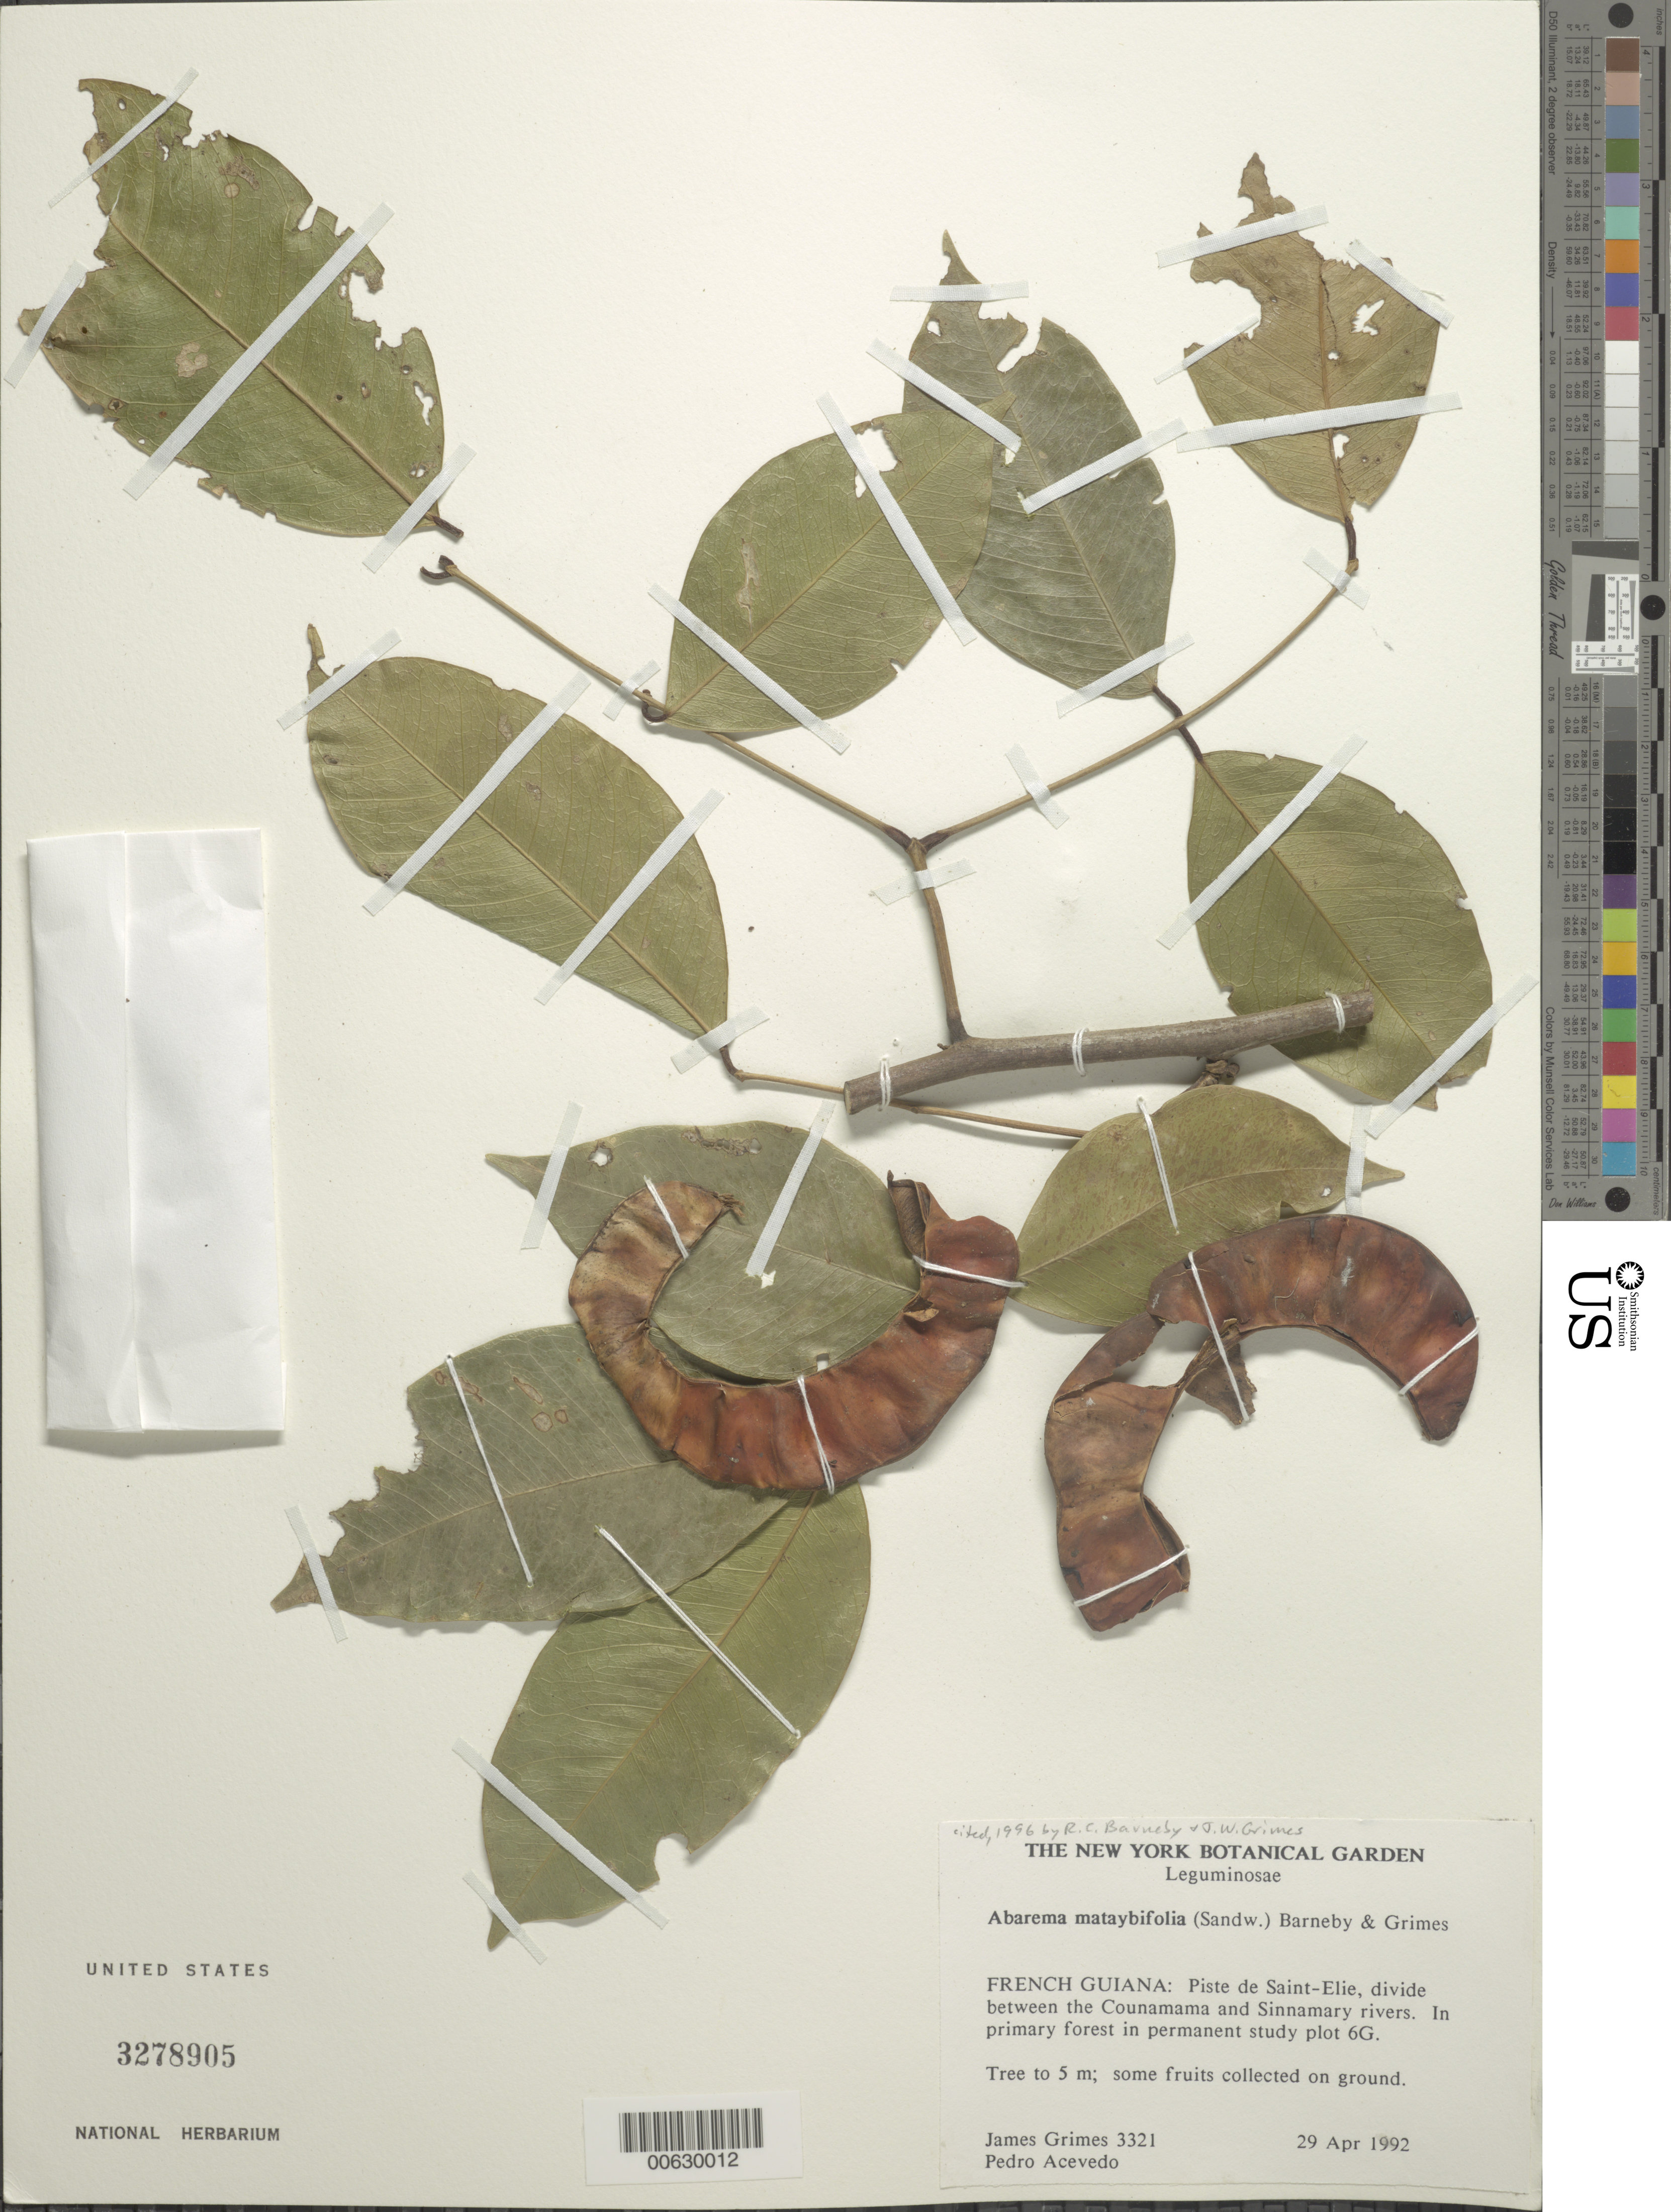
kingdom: Plantae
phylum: Tracheophyta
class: Magnoliopsida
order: Fabales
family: Fabaceae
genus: Abarema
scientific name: Abarema mataybifolia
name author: (Sandwith) Barneby & J.W. Grimes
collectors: J. Grimes & P. Acevedo-Rodr.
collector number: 3321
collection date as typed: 29-Apr-92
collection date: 1992-04-29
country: French Guiana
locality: Piste de Saint-Élie, interfleuve Sinnamary-Counamama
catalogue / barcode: US 3278905